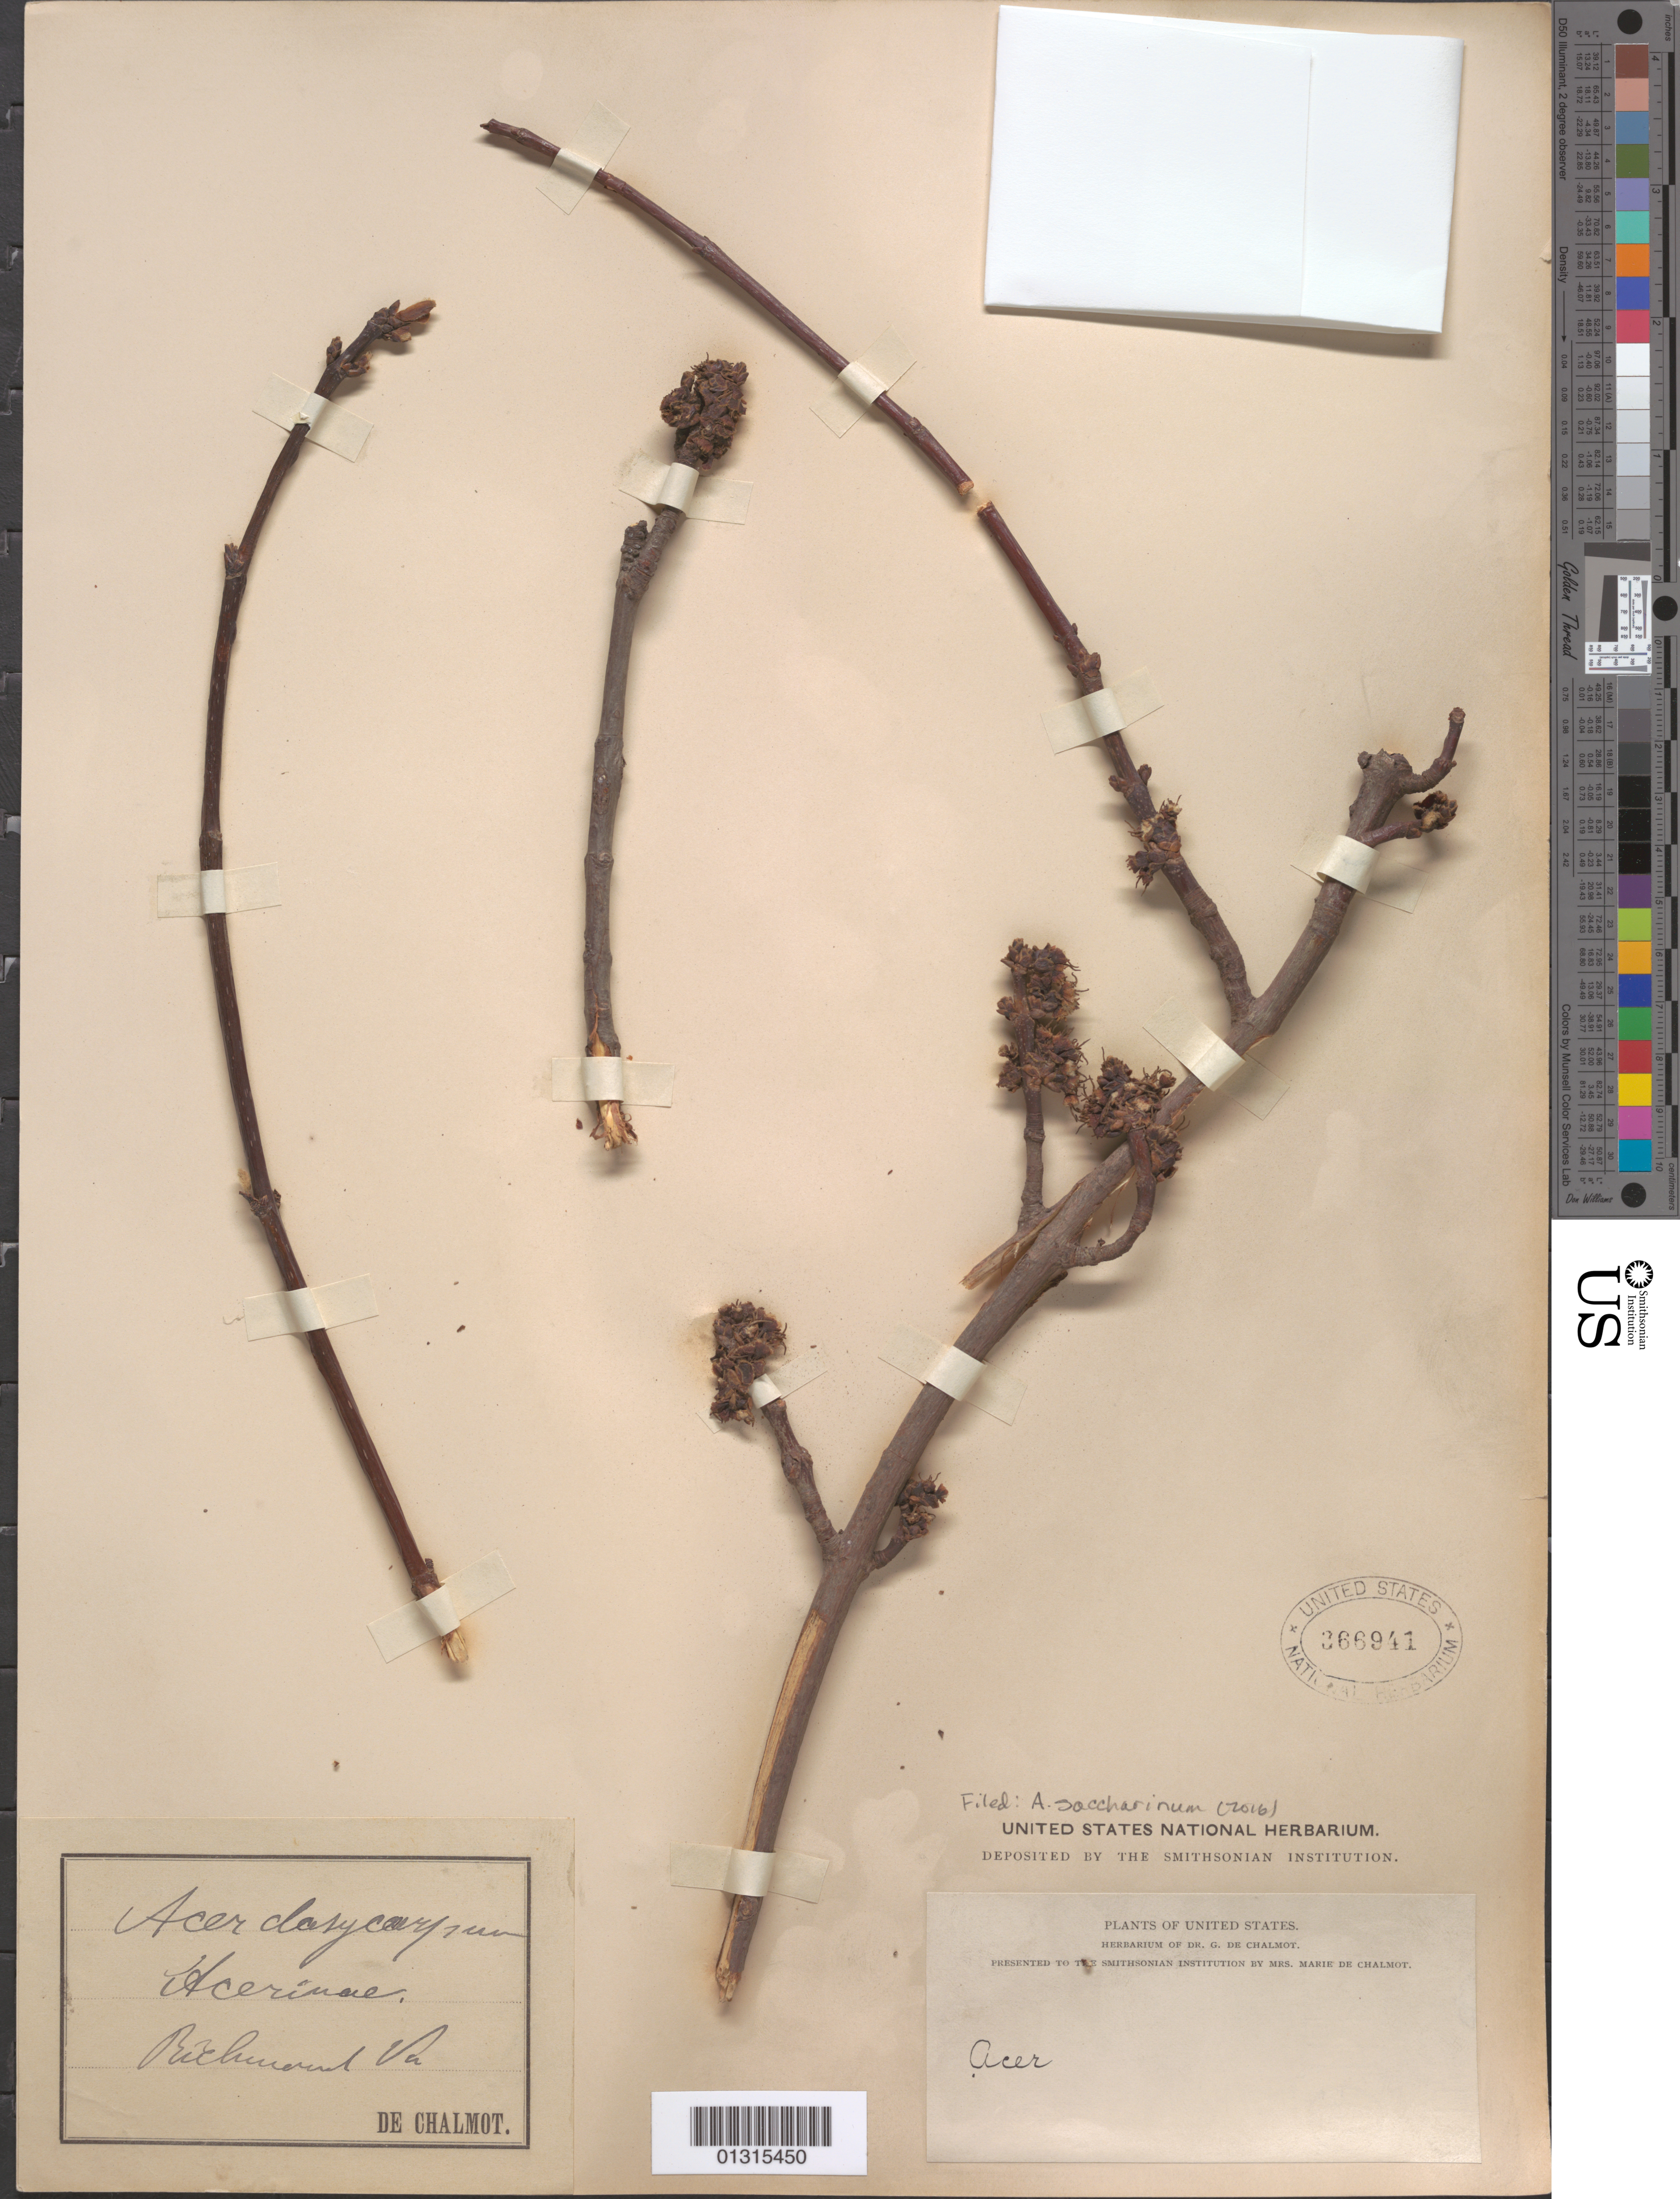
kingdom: Plantae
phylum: Tracheophyta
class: Magnoliopsida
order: Sapindales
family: Sapindaceae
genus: Acer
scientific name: Acer saccharinum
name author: L.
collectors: G. de Chalmot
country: United States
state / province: Virginia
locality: Richmond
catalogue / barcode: US 366941